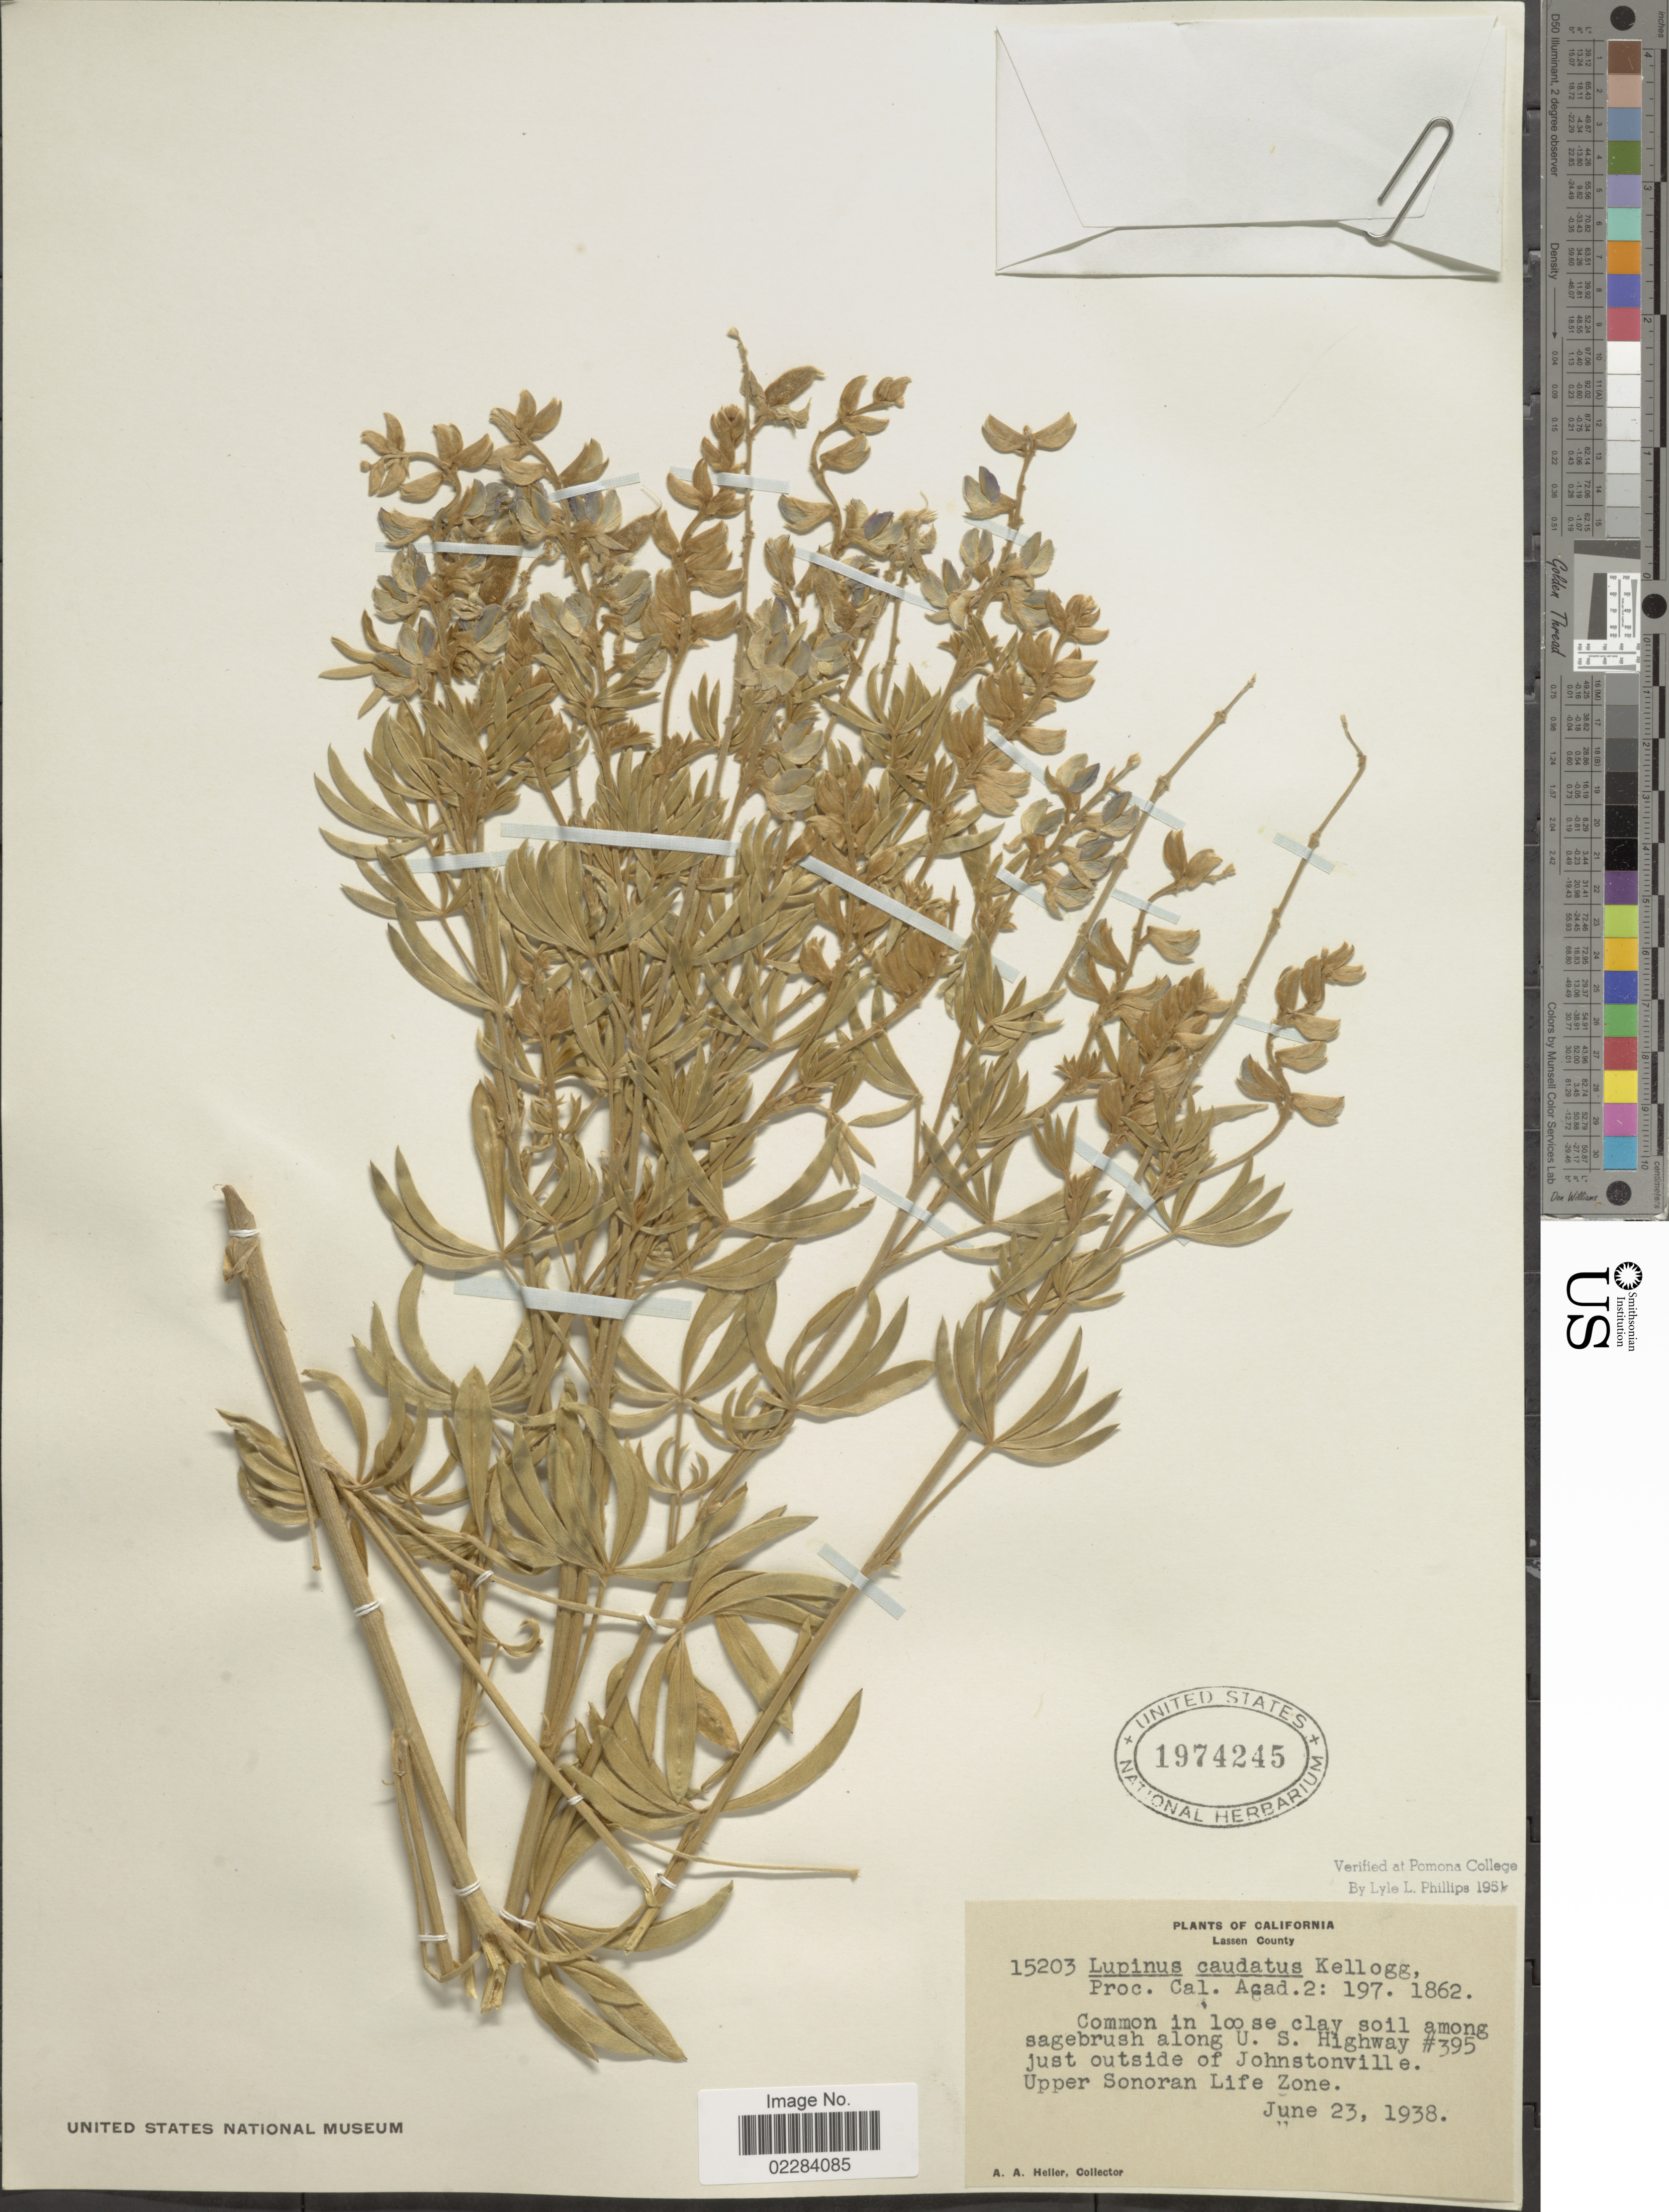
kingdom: Plantae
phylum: Tracheophyta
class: Magnoliopsida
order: Fabales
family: Fabaceae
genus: Lupinus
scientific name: Lupinus argenteus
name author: Pursh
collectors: A. A. Heller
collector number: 15203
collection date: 1938-06-23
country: United States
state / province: California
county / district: Lassen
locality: Lassen County. Common along loose clay soil among sagebrush along U.S. Highway #395 just outside of Johnstonville. Upper Sonoran Life Zone.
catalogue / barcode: US 1974245